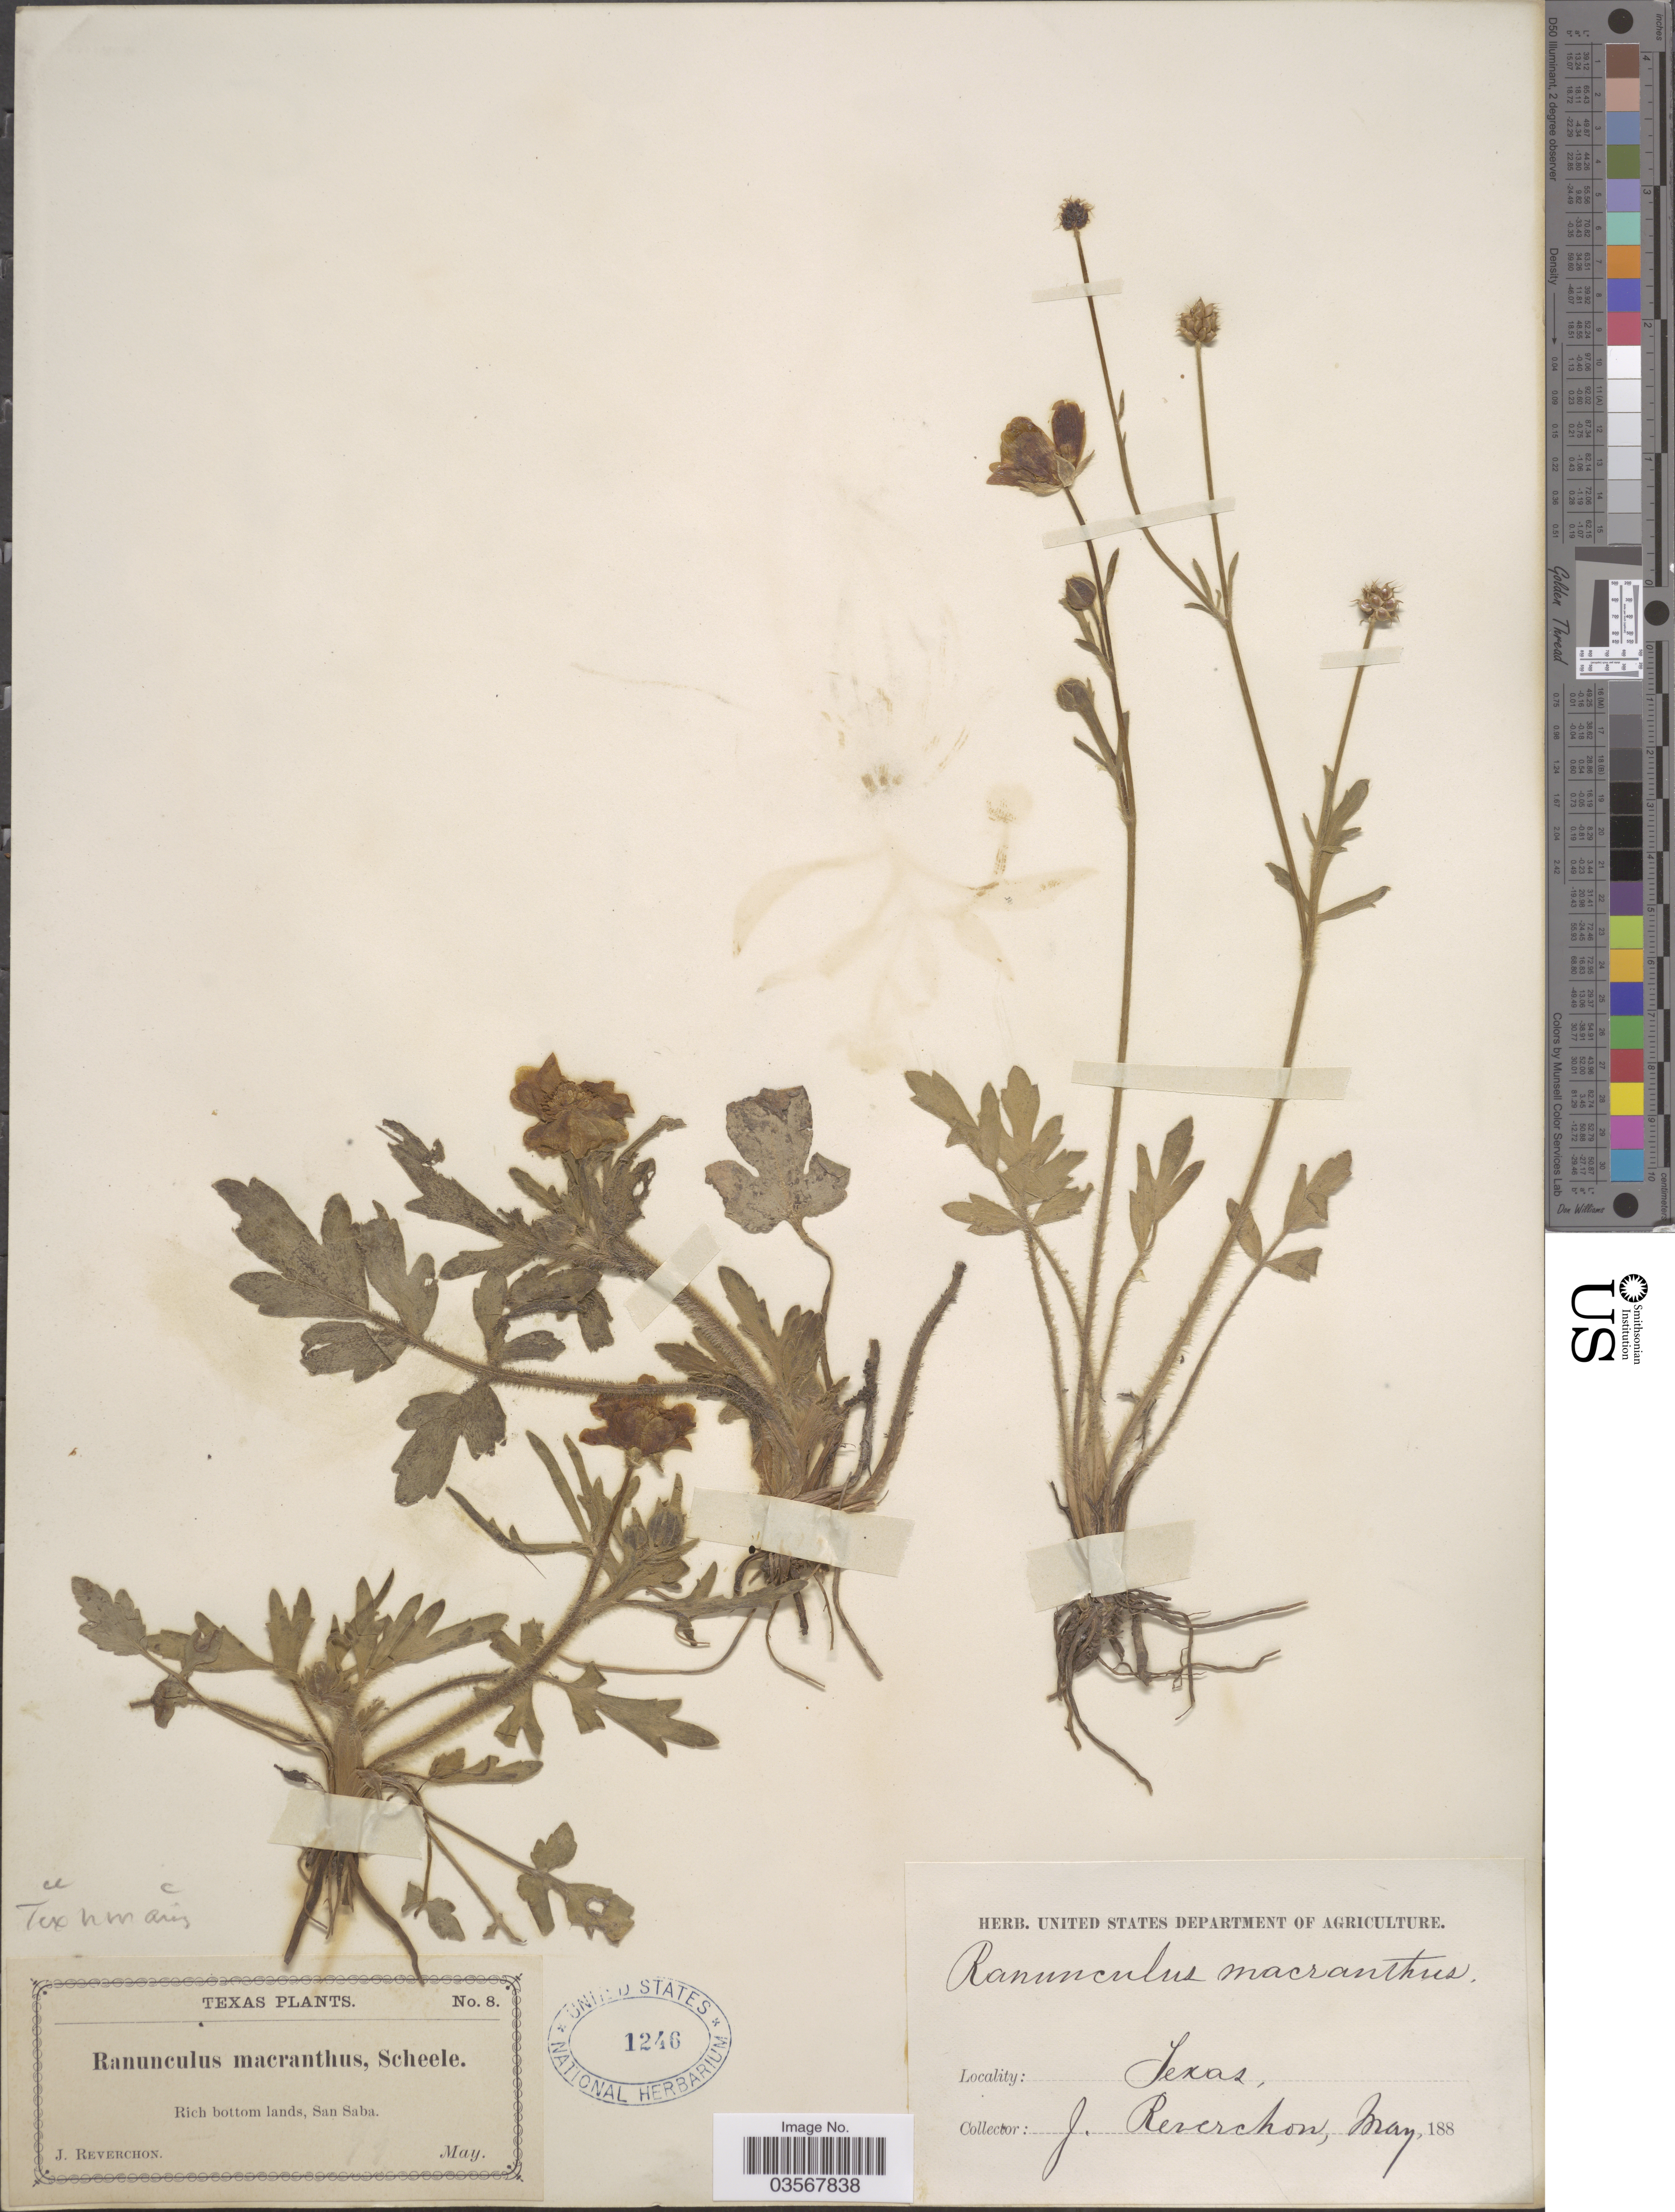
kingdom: Plantae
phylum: Tracheophyta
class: Magnoliopsida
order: Ranunculales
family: Ranunculaceae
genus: Ranunculus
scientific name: Ranunculus macranthus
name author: Scheele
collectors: J. Reverchon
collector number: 8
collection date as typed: May 188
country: United States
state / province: Texas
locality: San Saba.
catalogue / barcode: US 1246